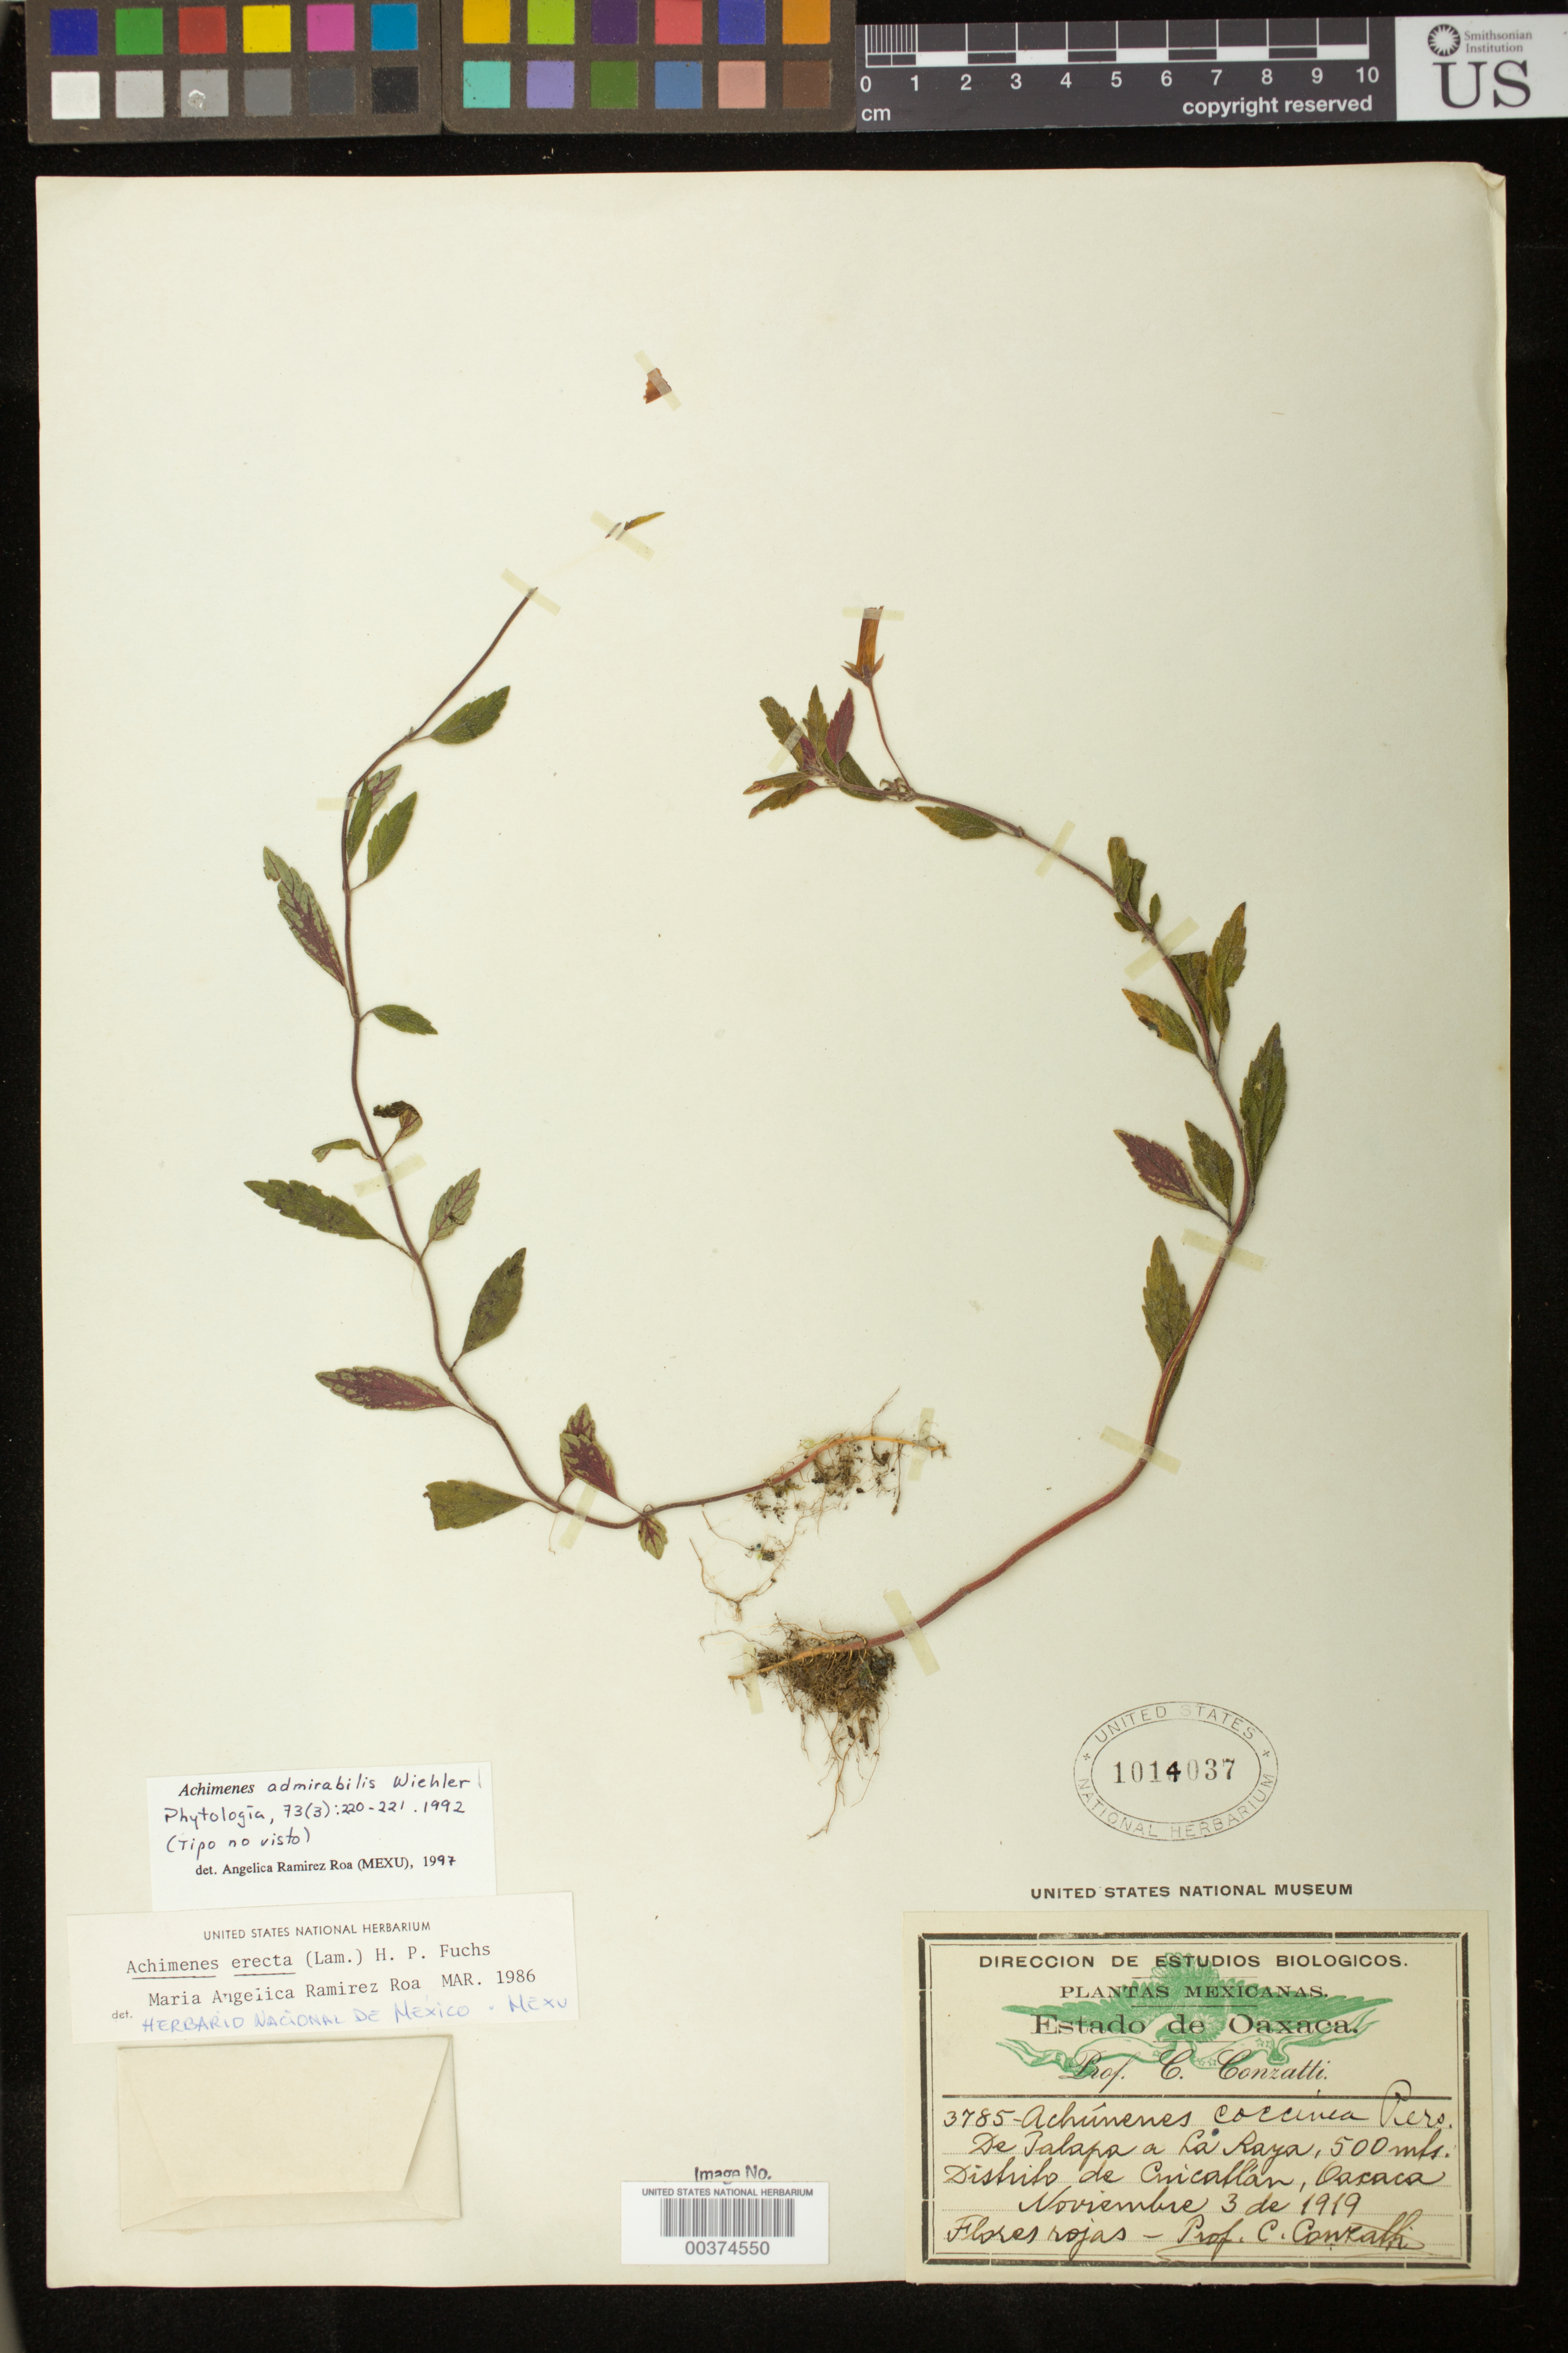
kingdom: Plantae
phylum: Tracheophyta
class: Magnoliopsida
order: Lamiales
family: Gesneriaceae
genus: Achimenes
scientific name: Achimenes admirabilis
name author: Wiehler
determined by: Ramírez-Roa, A.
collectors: C. Conzatti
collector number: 3785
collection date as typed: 03 Nov 1919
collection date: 1919-11-03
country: Mexico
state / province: Oaxaca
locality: De Talapa a La Raya, Distrito de Cuitcatlán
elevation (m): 500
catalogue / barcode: US 1014037